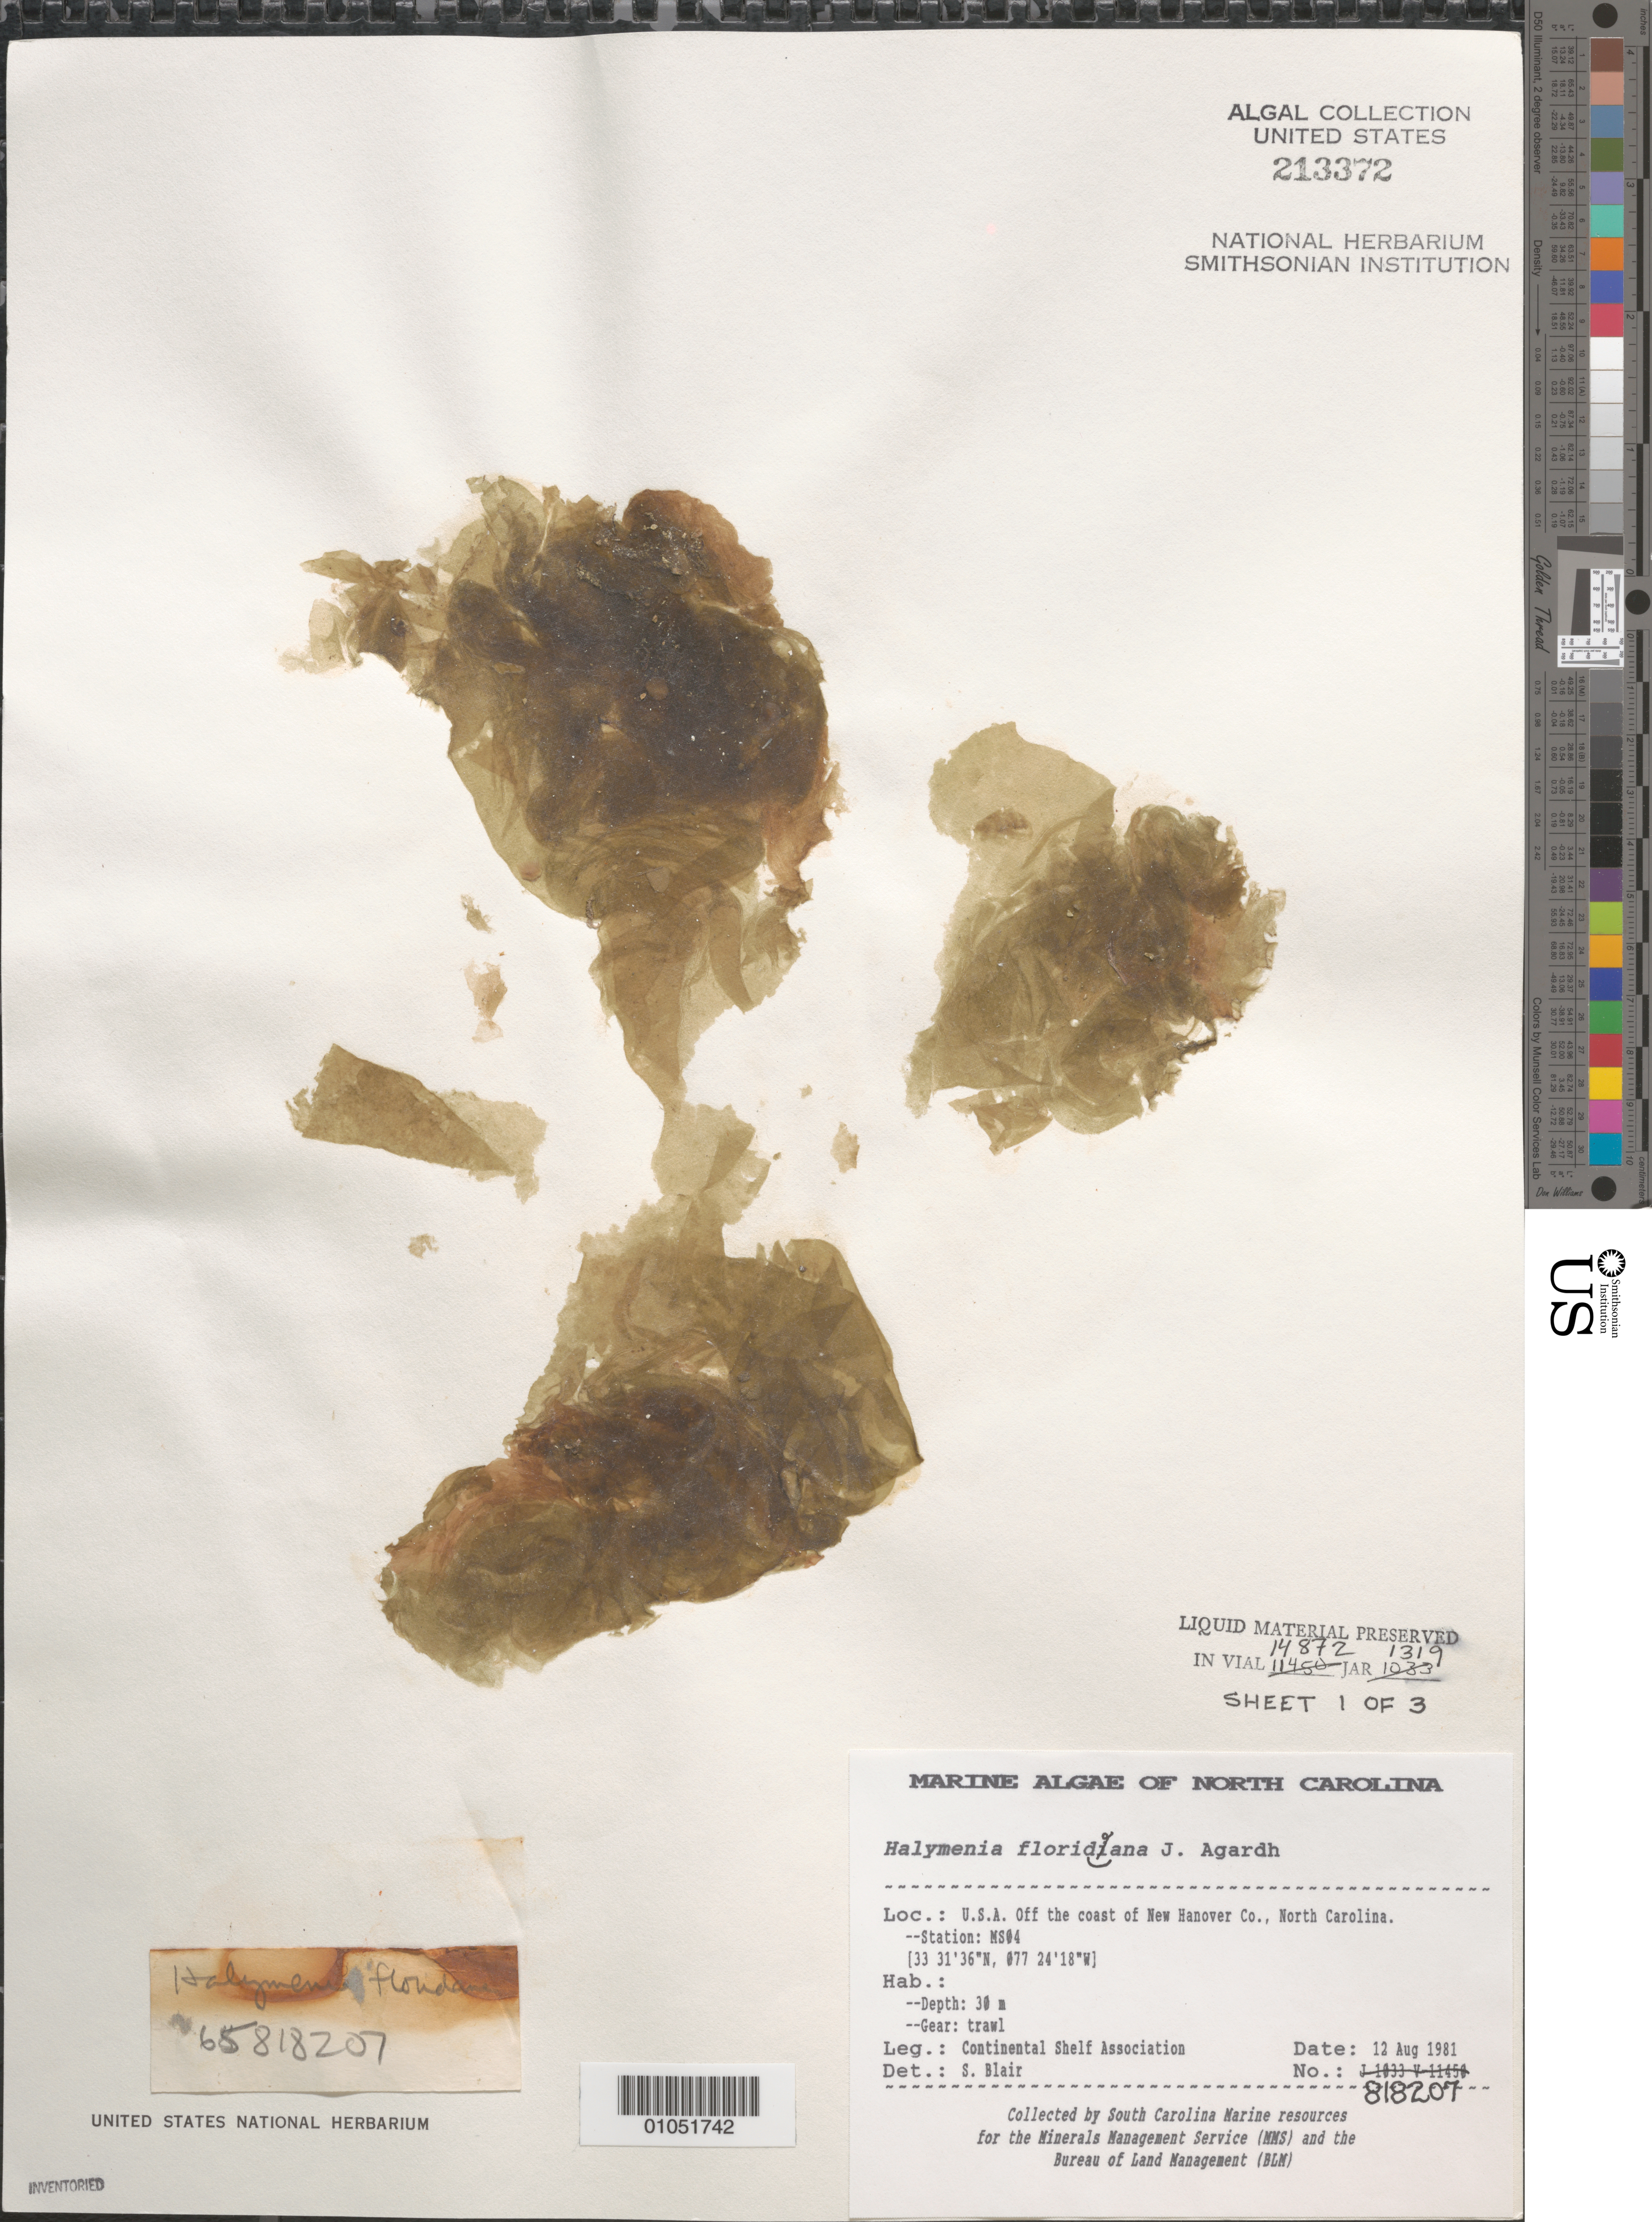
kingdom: Plantae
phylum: Rhodophyta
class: Florideophyceae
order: Halymeniales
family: Halymeniaceae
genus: Halymenia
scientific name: Halymenia floridana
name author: J. Agardh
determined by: Blair, S. M.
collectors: Continental Shelf Associates for the MMS/BLM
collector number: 818207 (Station MS04)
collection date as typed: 12 Aug 1981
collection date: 1981-08-12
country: United States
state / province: North Carolina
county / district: New Hanover County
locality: North Atlantic Ocean off New Hanover County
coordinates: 33 31'36"N, 077 24'18"W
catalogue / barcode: US 213372